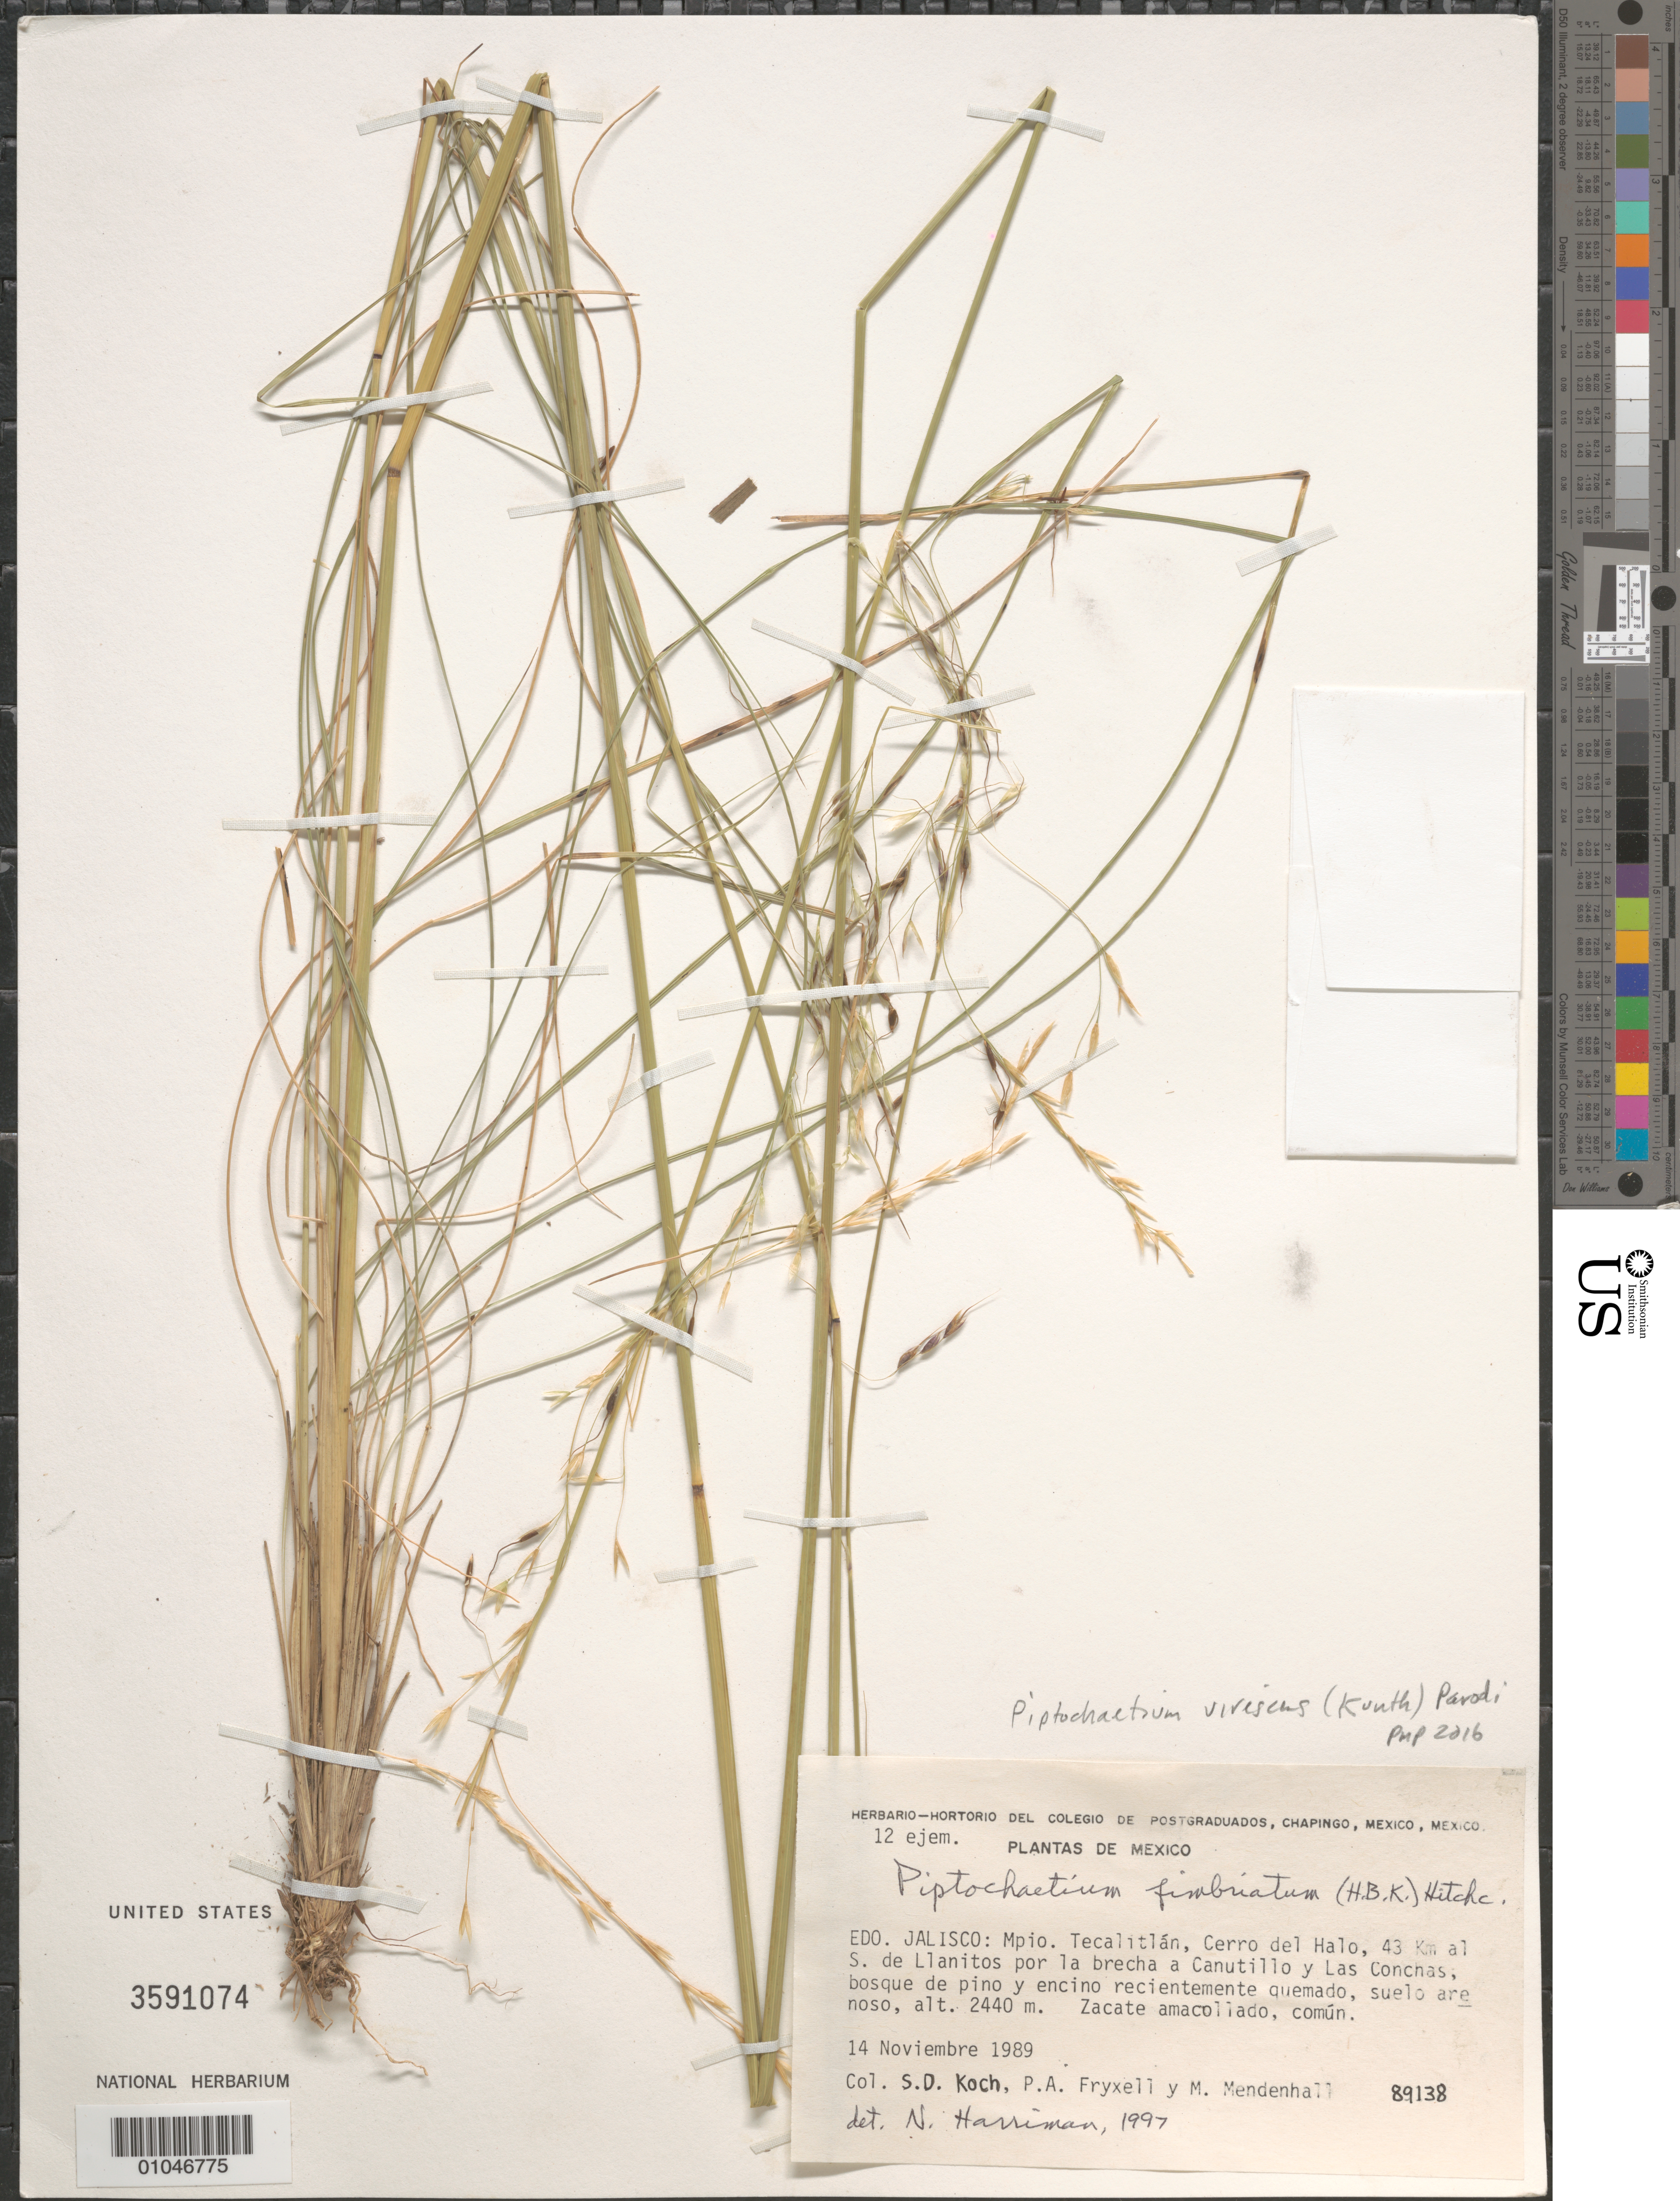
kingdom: Plantae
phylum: Tracheophyta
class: Liliopsida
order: Poales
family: Poaceae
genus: Piptochaetium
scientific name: Piptochaetium virescens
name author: (Kunth) Parodi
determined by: Peterson, Paul M., (BOT), Smithsonian Institution - National Museum of Natural History (UNITED STATES)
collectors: S. D. Koch, P. A. Fryxell & M. Mendenhall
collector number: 89138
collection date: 1989-11-14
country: Mexico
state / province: Jalisco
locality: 43 km al S de Llanitos por la brecha a Canutillo y Las Conchas, Cerro del Halo, Mpio. Tecalitlan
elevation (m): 2440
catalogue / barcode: US 3591074